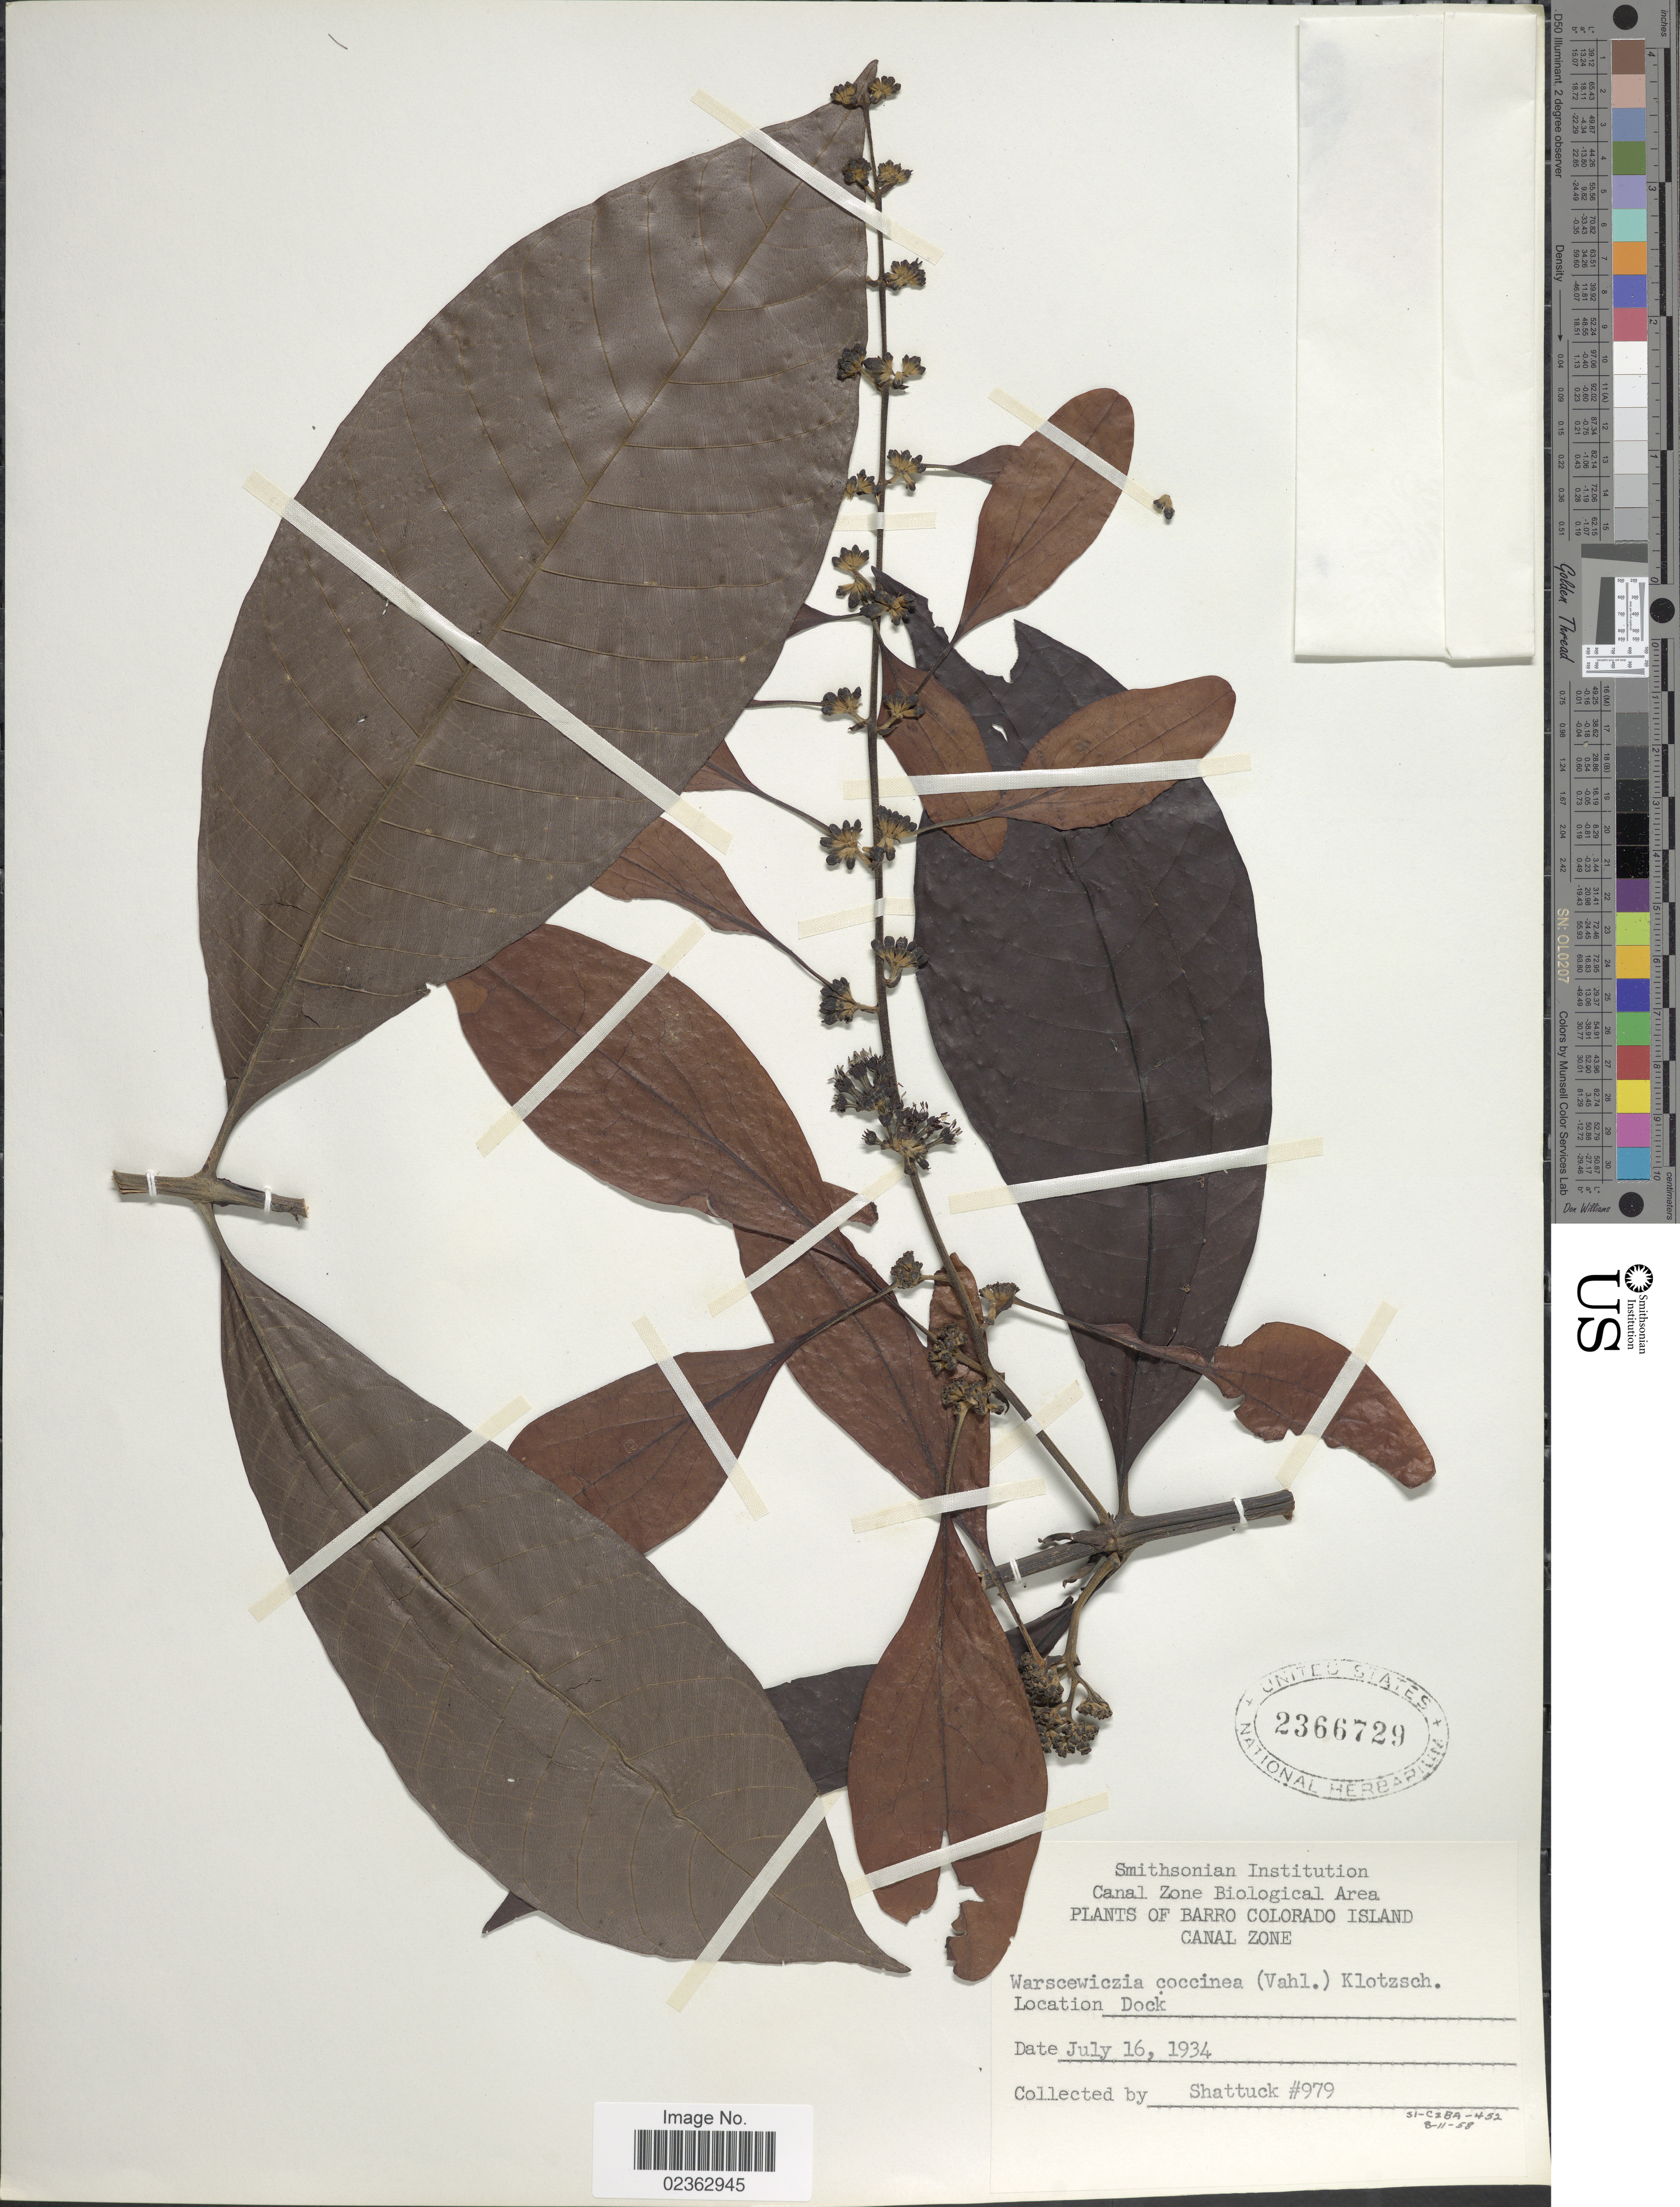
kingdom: Plantae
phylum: Tracheophyta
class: Magnoliopsida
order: Gentianales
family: Rubiaceae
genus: Warszewiczia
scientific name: Warszewiczia coccinea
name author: (Vahl) Klotzsch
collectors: Shattuck, --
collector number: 979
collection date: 1934-07-16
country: Panama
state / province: Panamá Oeste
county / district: Canal Zone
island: Barro Colorado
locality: Barro Colorado Island, Canal Zone, Dock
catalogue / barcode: US 2366729